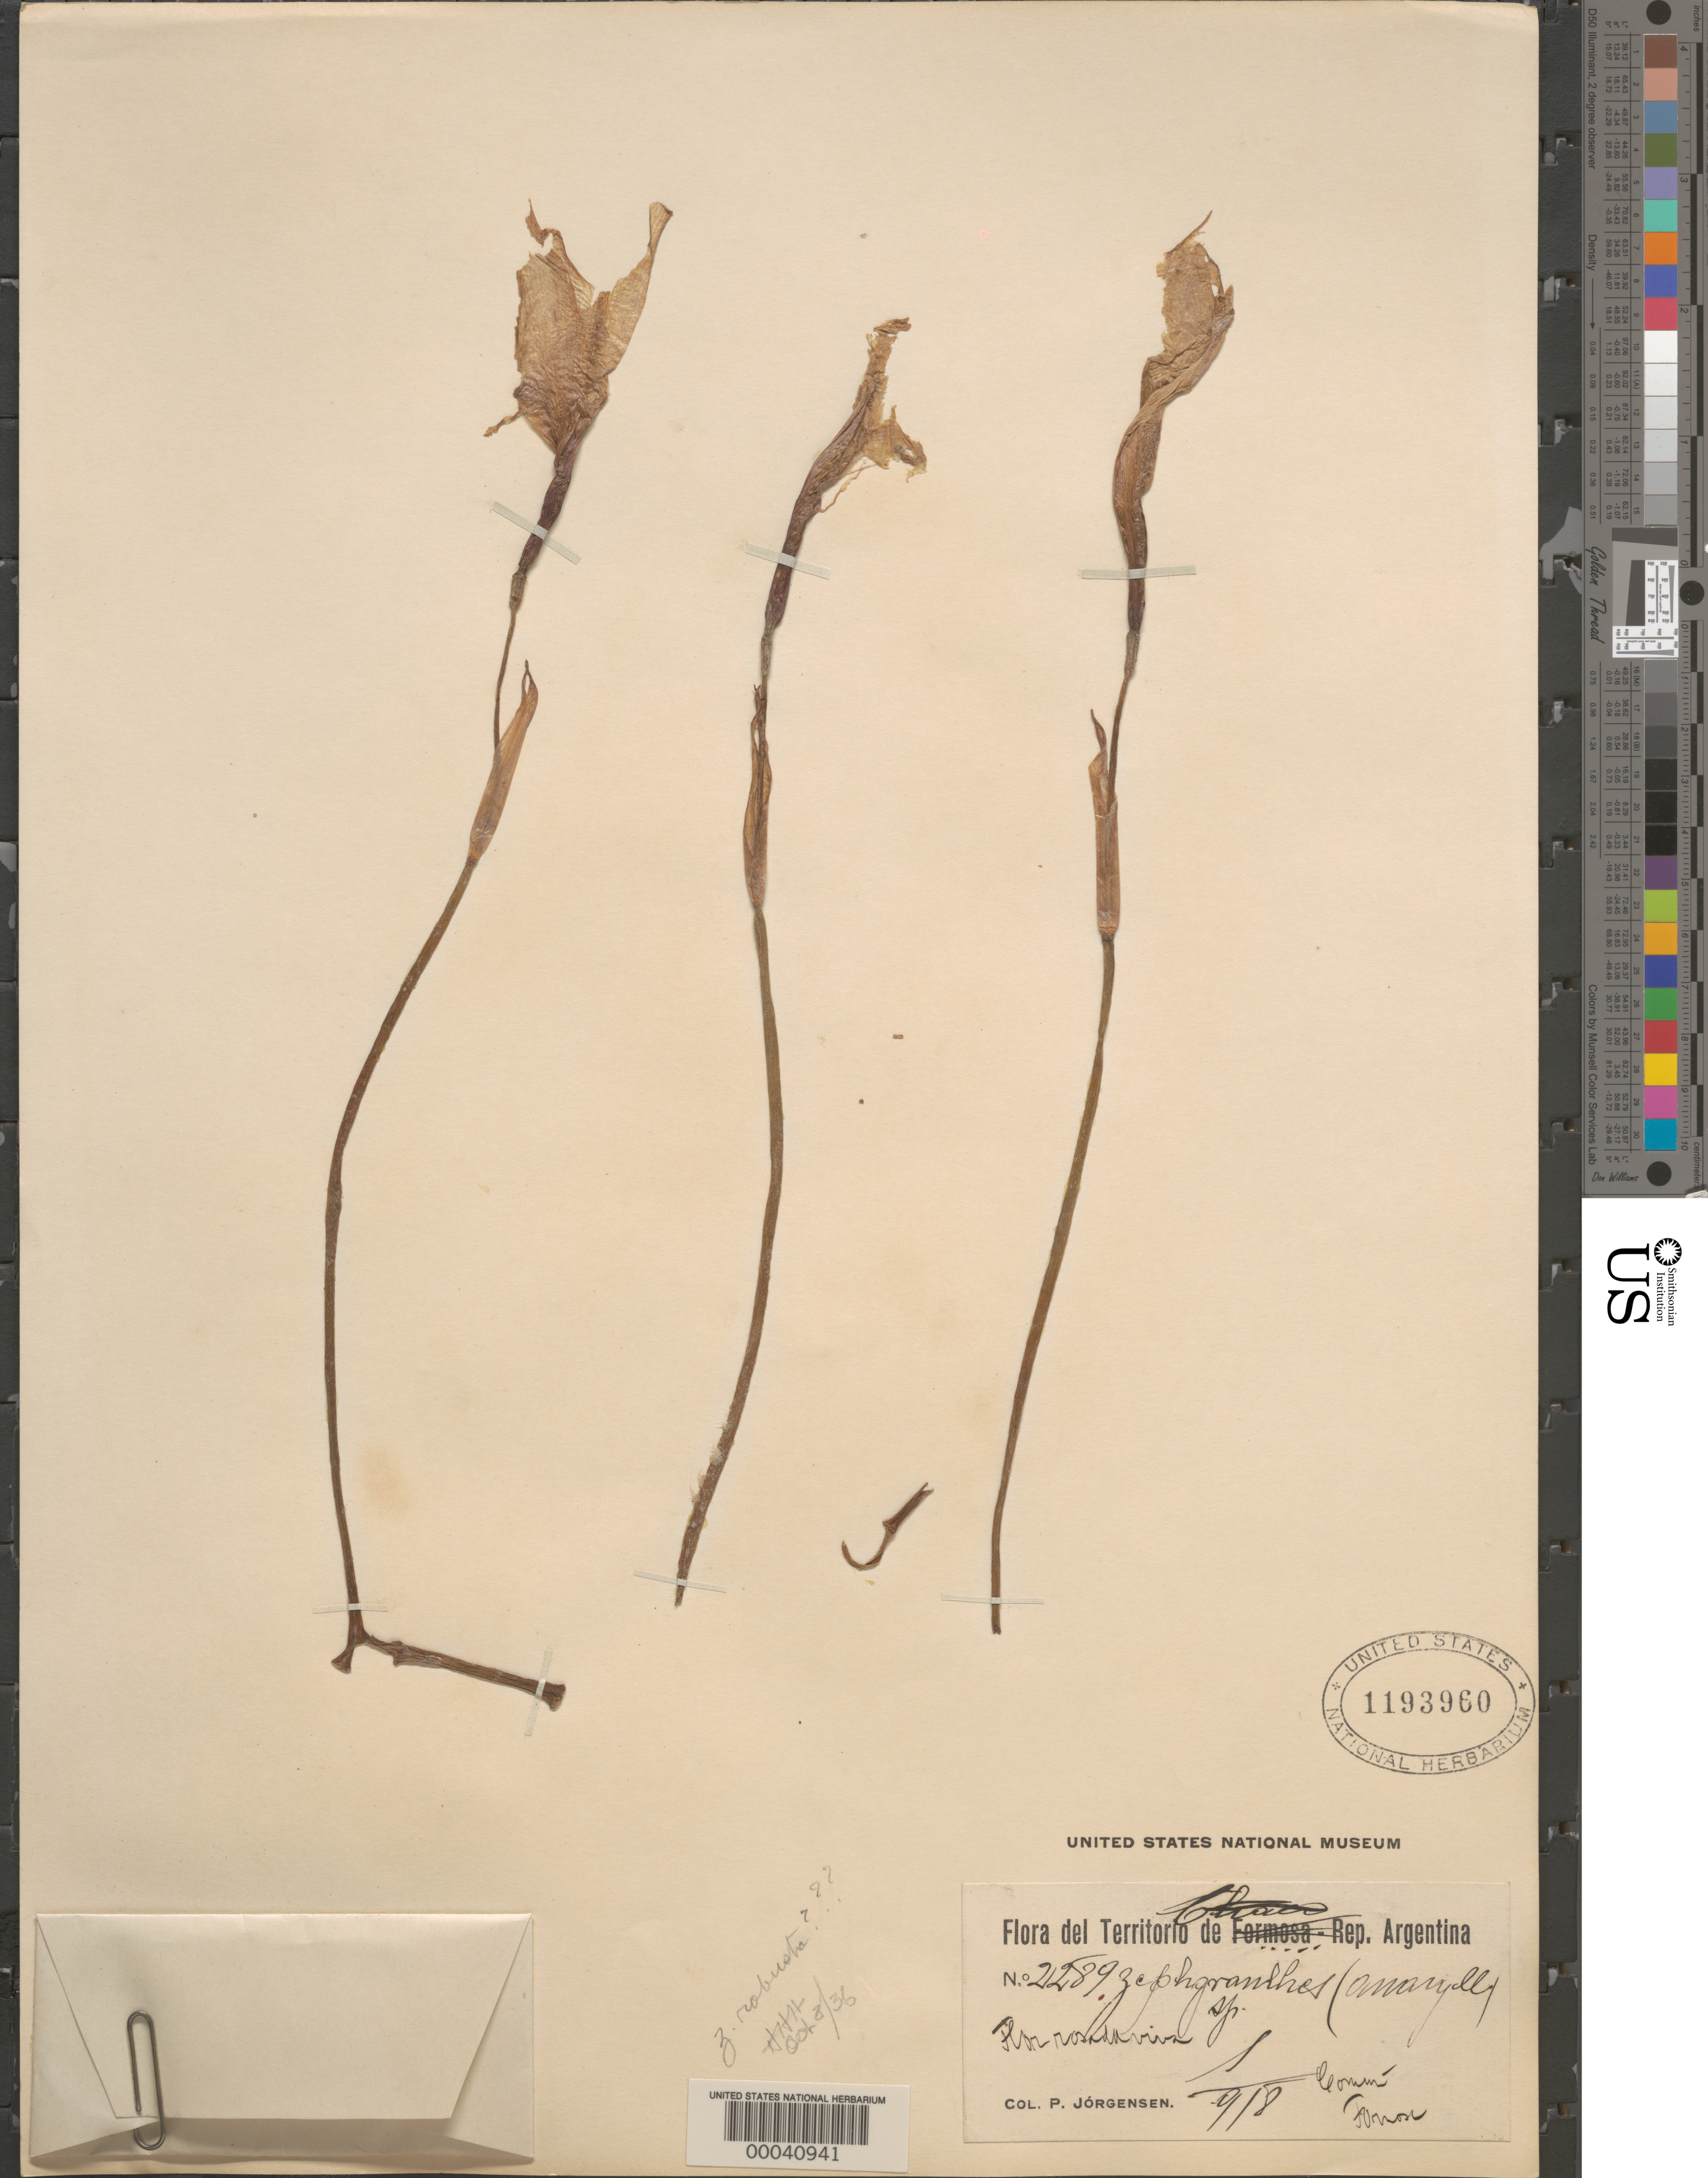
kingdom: Plantae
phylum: Tracheophyta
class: Liliopsida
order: Asparagales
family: Amaryllidaceae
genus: Zephyranthes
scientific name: Zephyranthes robusta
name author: (Sweet ex Herb.) Baker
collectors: P. Jorgensen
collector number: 2289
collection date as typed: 1918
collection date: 1918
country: Argentina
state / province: Formosa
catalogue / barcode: US 1193960